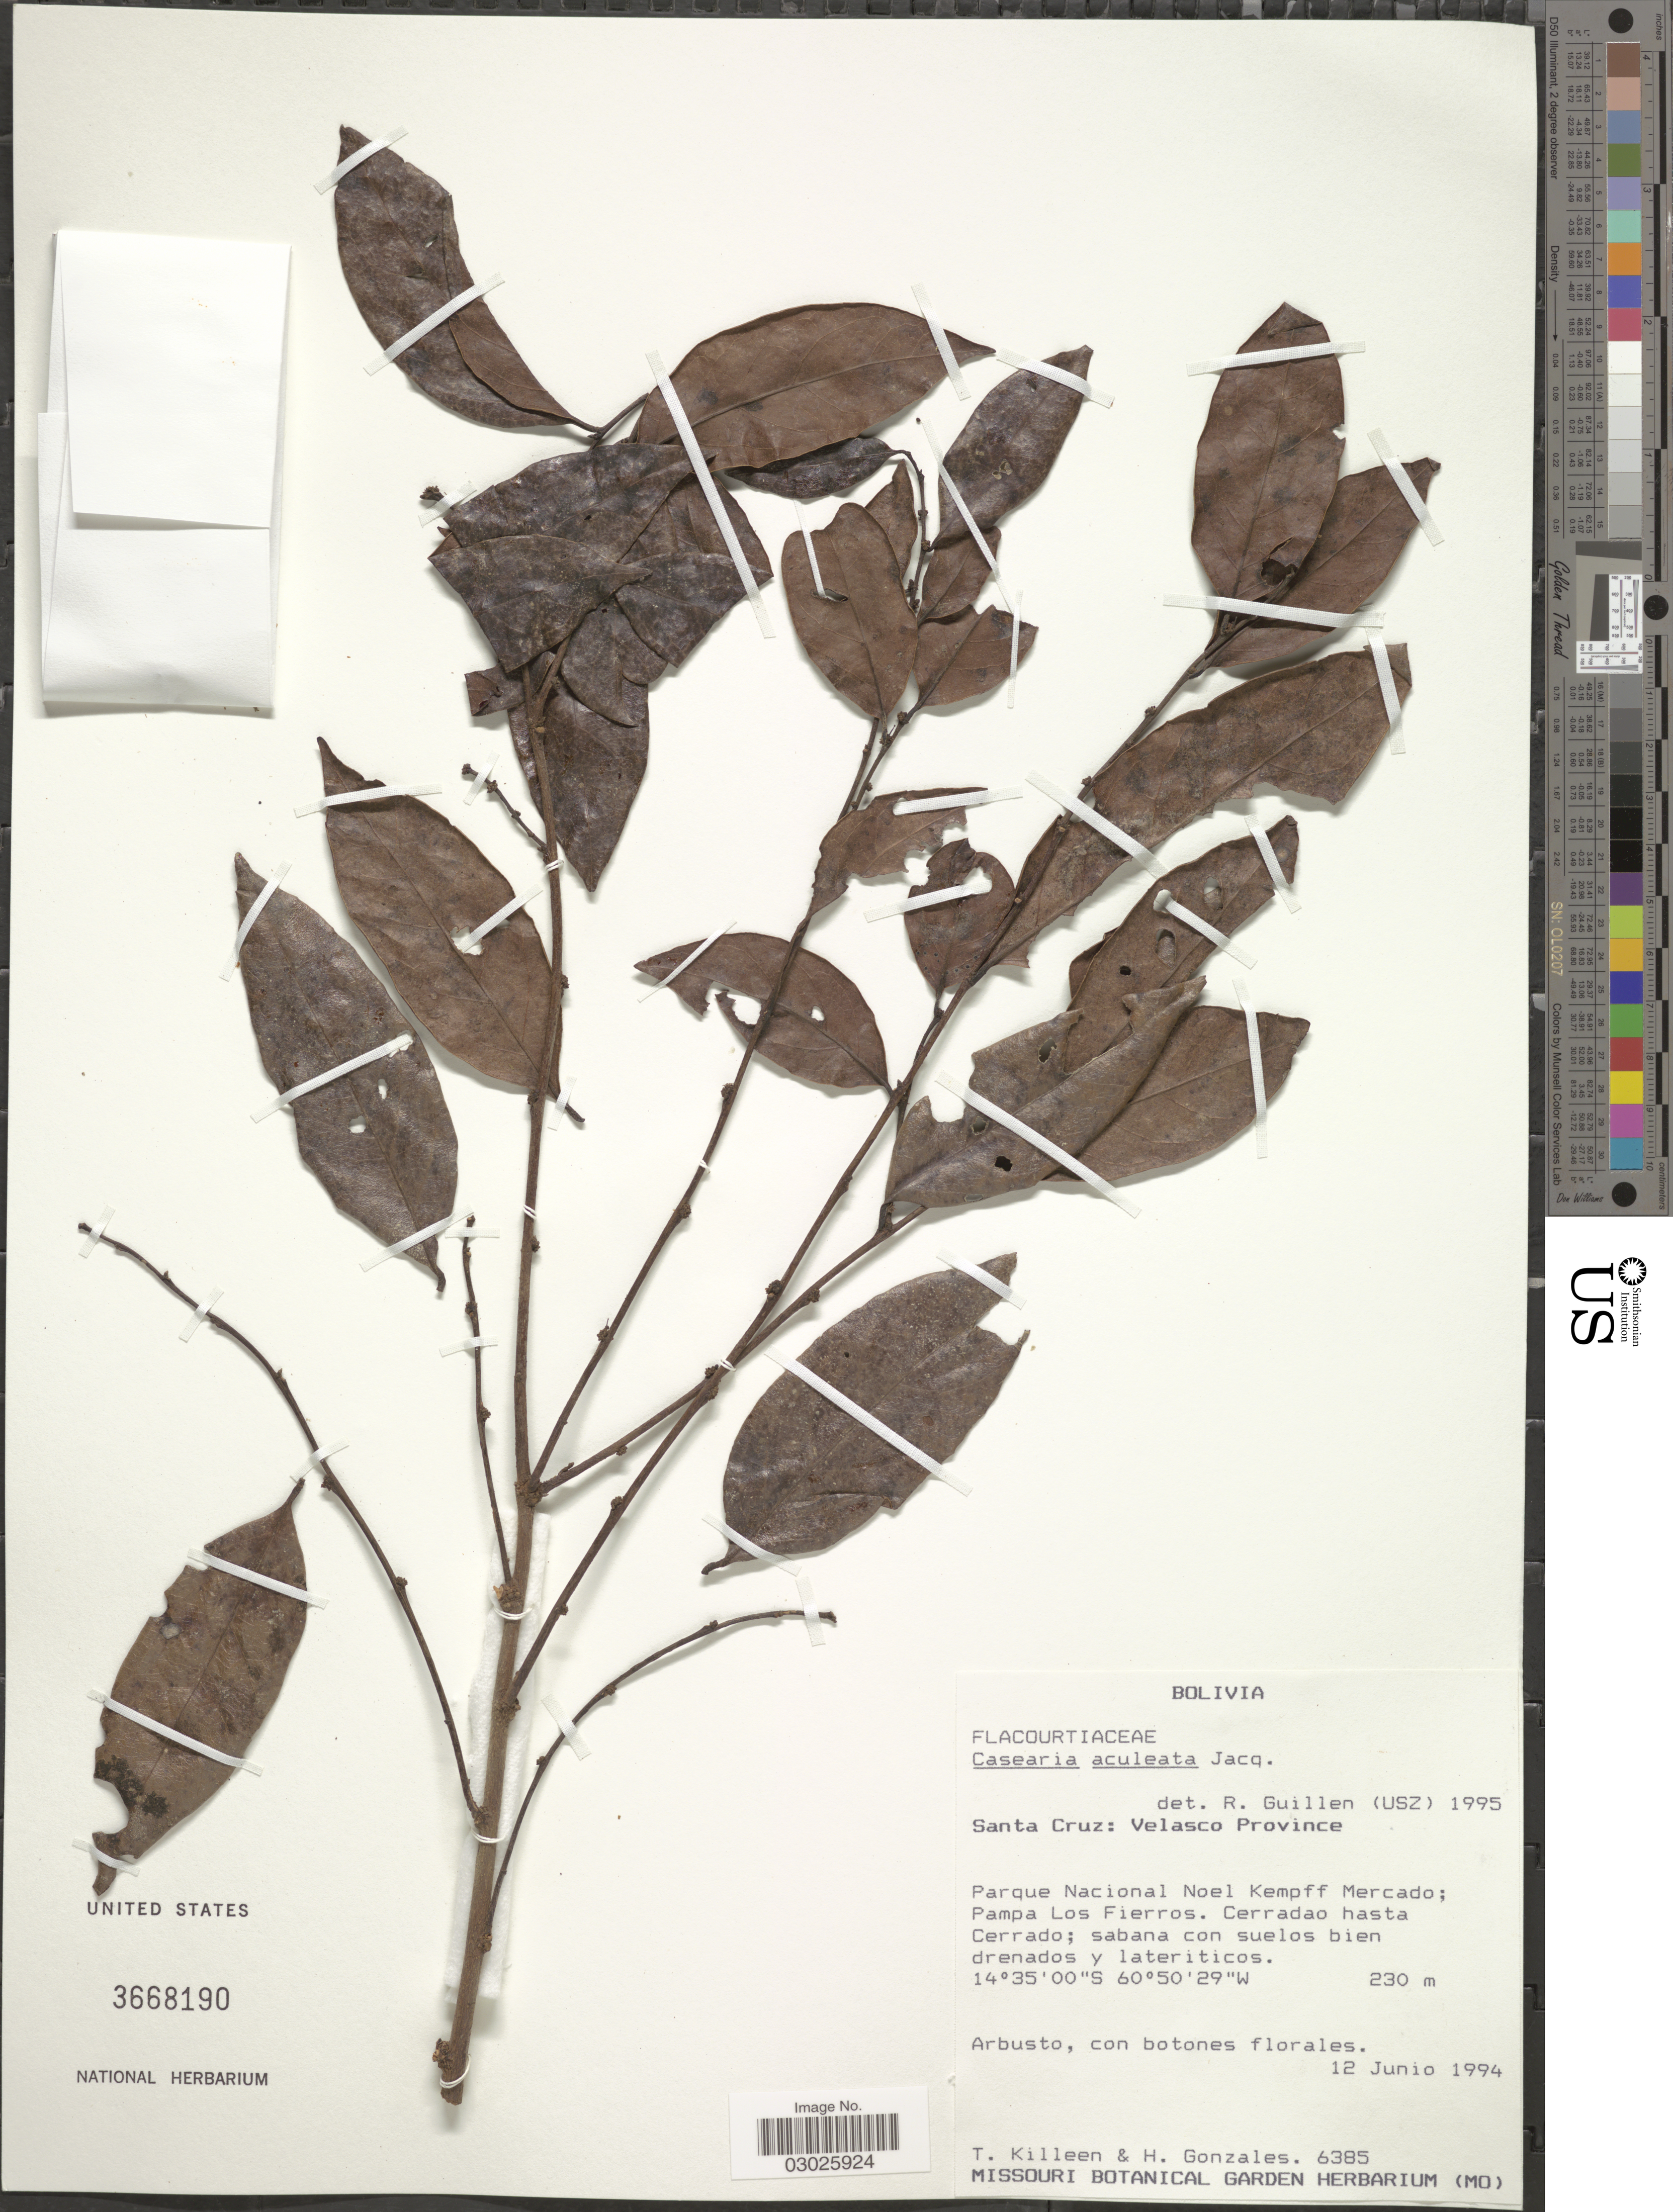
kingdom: Plantae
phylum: Tracheophyta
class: Magnoliopsida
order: Malpighiales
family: Salicaceae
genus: Casearia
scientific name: Casearia aculeata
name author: Jacq.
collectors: T. J. Killeen & H. Gonzales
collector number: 6385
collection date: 1994-06-12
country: Bolivia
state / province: Santa Cruz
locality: Velasco Province. Parque Nacional Noel Kempff Mercado; Pampa Los Fierros. Cerrado hasta Cerrado; sabana con suelos bien drenados y lateriticos.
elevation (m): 230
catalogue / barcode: US 3668190